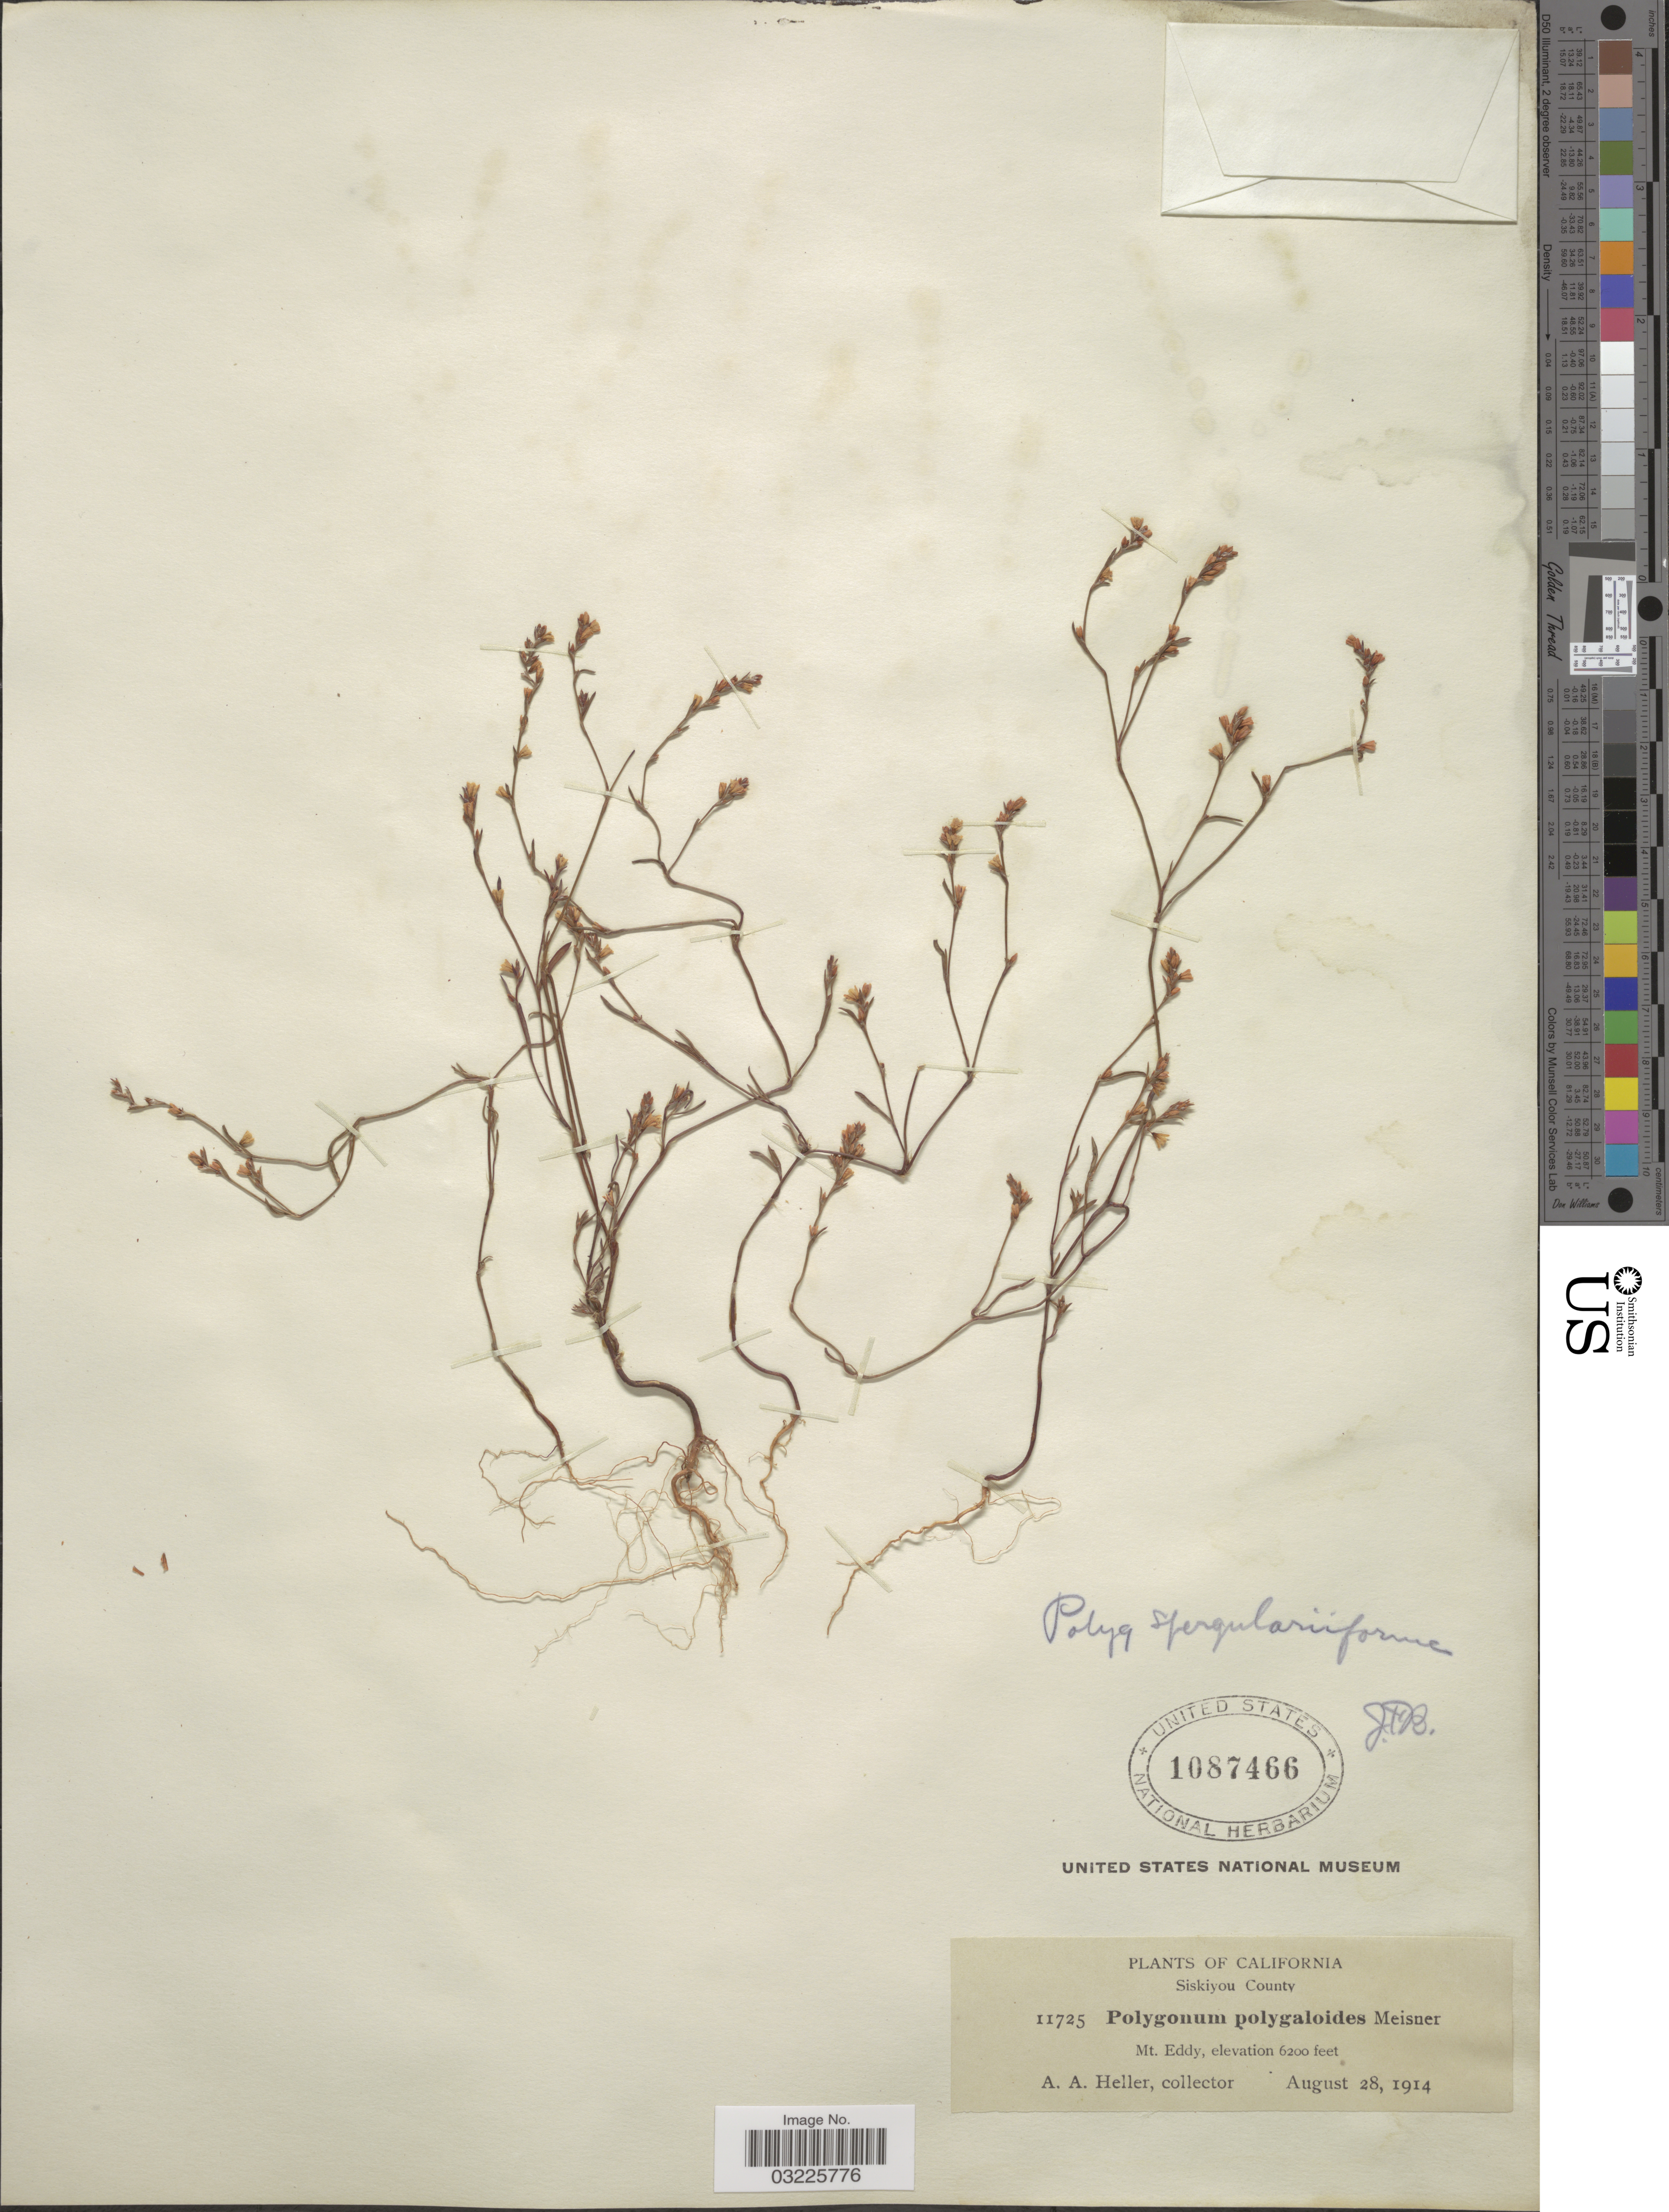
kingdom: Plantae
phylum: Tracheophyta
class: Magnoliopsida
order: Caryophyllales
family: Polygonaceae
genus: Polygonum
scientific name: Polygonum spergulariiforme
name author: Meisn. ex Small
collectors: A. A. Heller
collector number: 11725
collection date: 1914-08-28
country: United States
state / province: California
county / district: Siskiyou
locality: Siskiyou County. Mt. Eddy.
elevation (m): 1890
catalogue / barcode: US 1087466